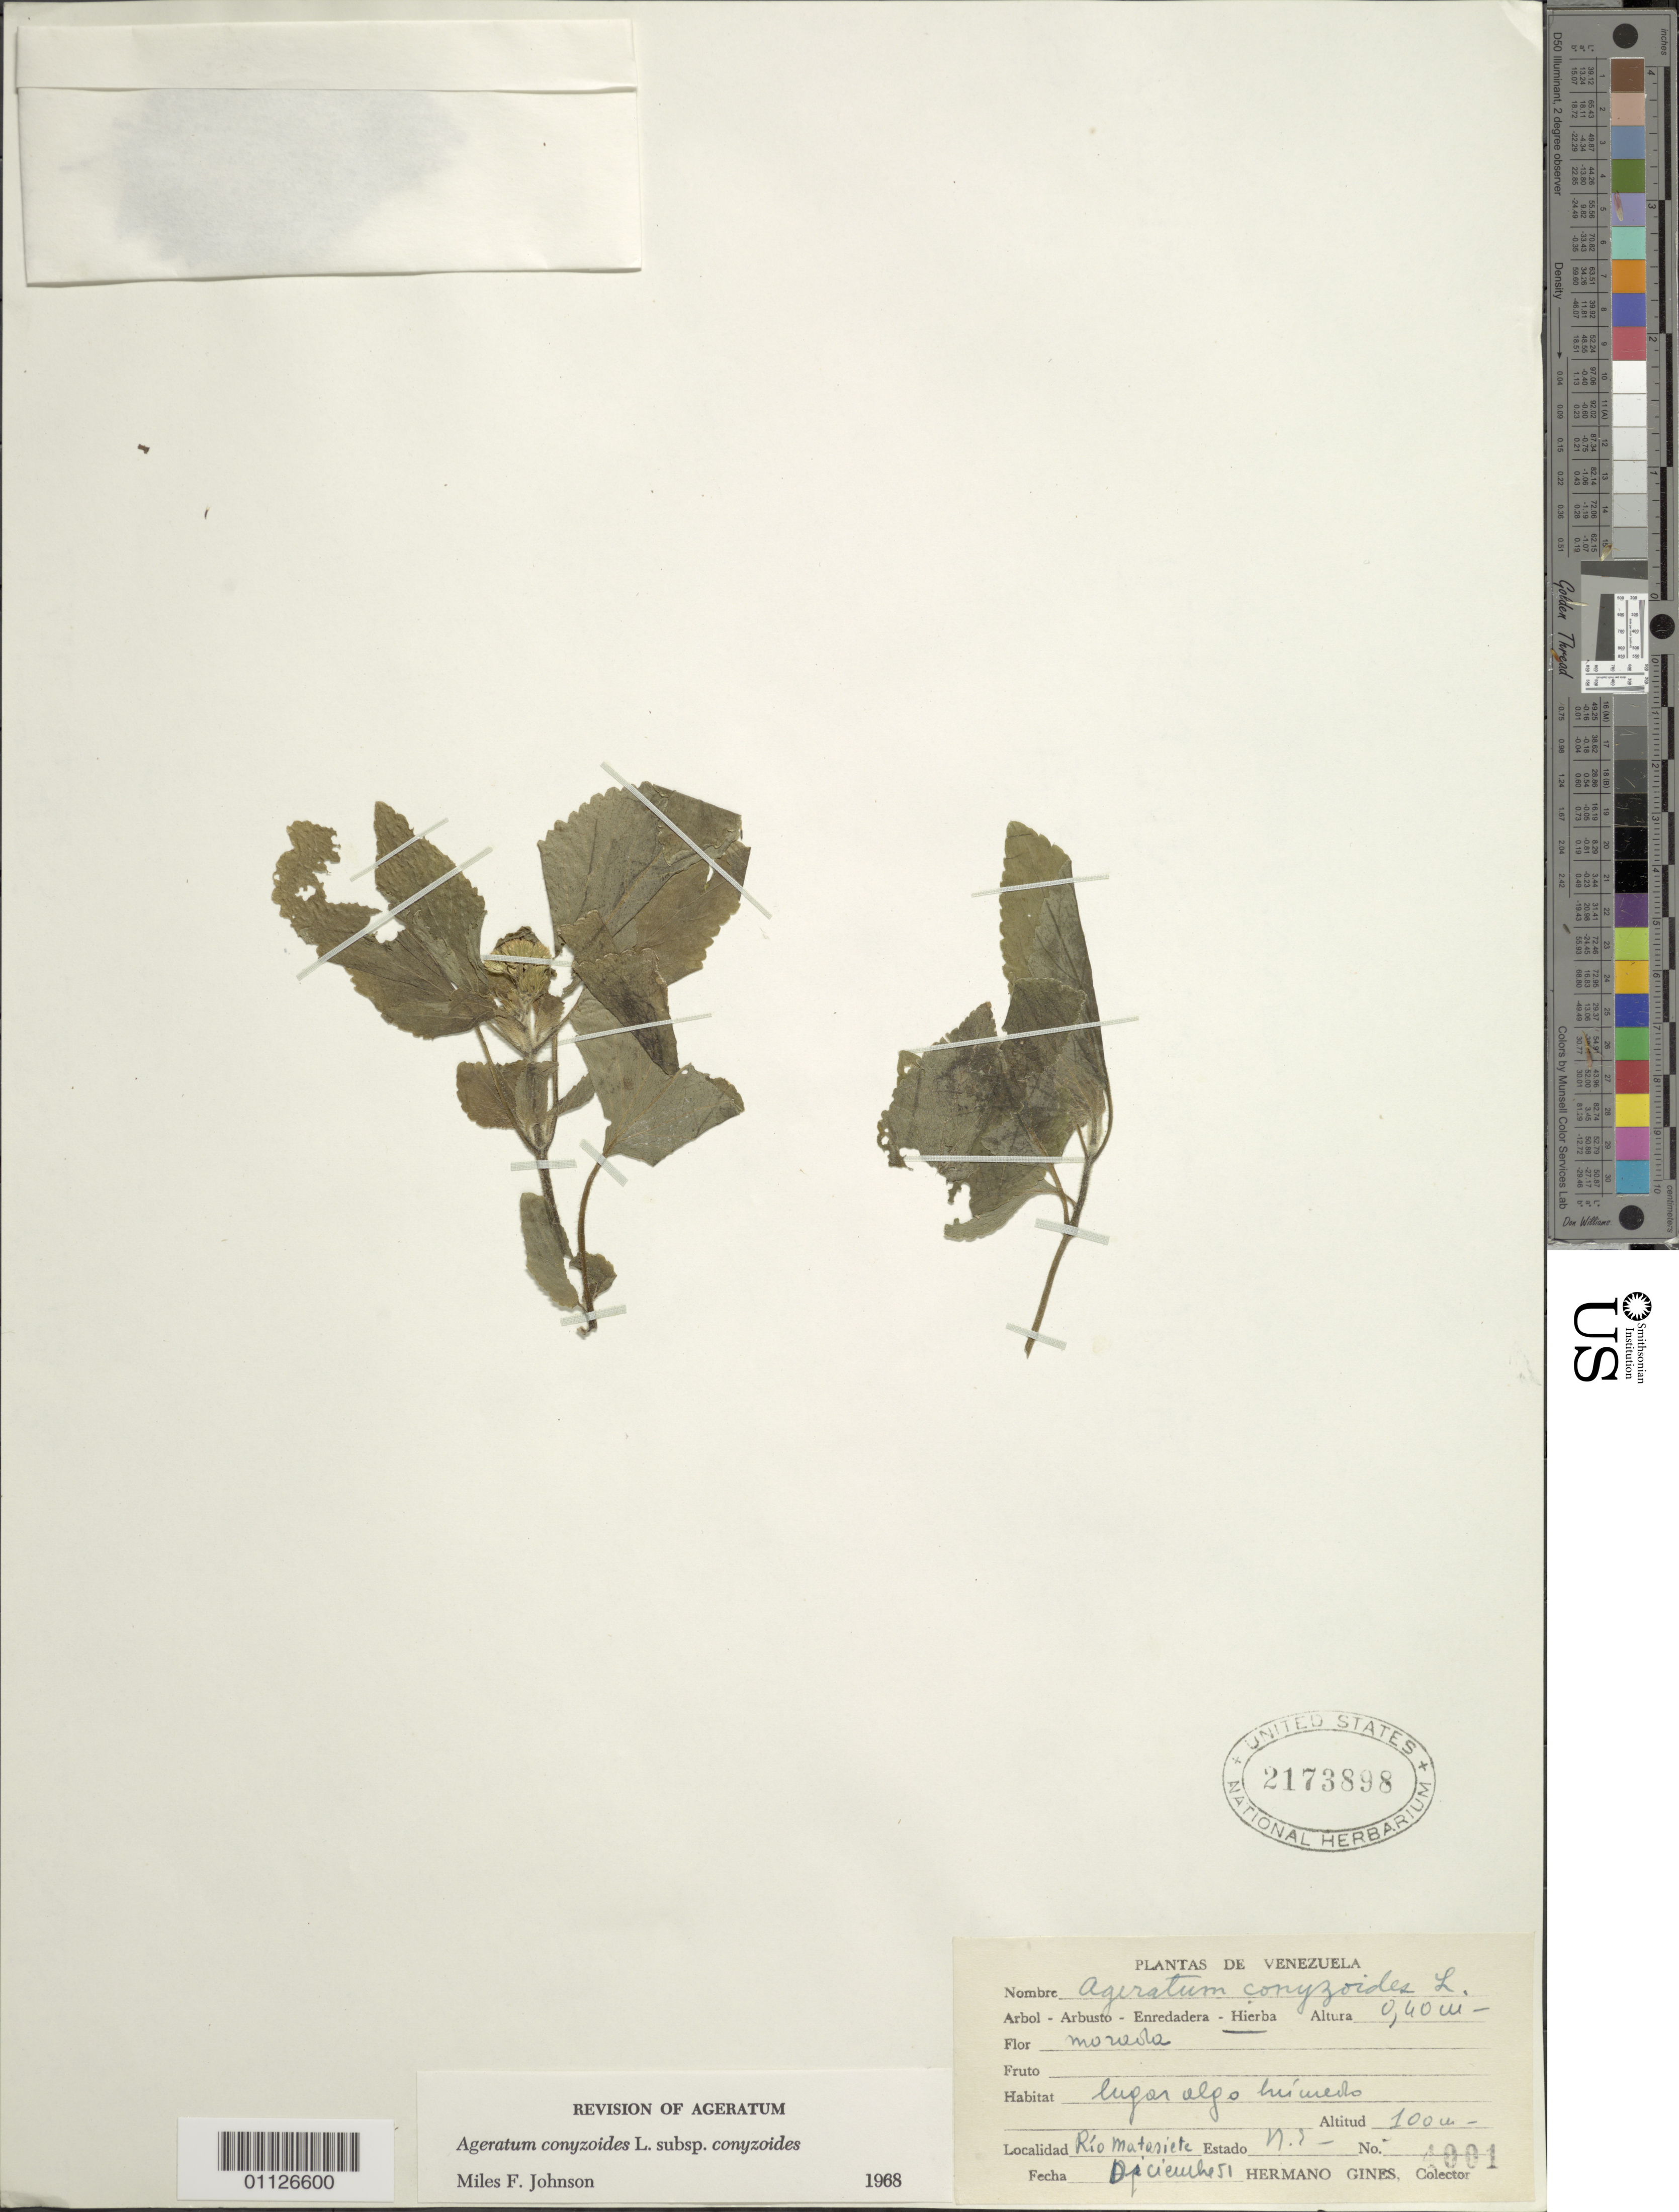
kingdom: Plantae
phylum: Tracheophyta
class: Magnoliopsida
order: Asterales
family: Asteraceae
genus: Ageratum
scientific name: Ageratum conyzoides subsp. conyzoides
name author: L.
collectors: Bro. Gines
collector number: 4001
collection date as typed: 01 Dec 1951 to 31 Dec 1951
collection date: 1951-12-01/1951-12-31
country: Venezuela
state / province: Nueva Esparta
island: Margarita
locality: Río Matasiete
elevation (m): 100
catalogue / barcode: US 2173898